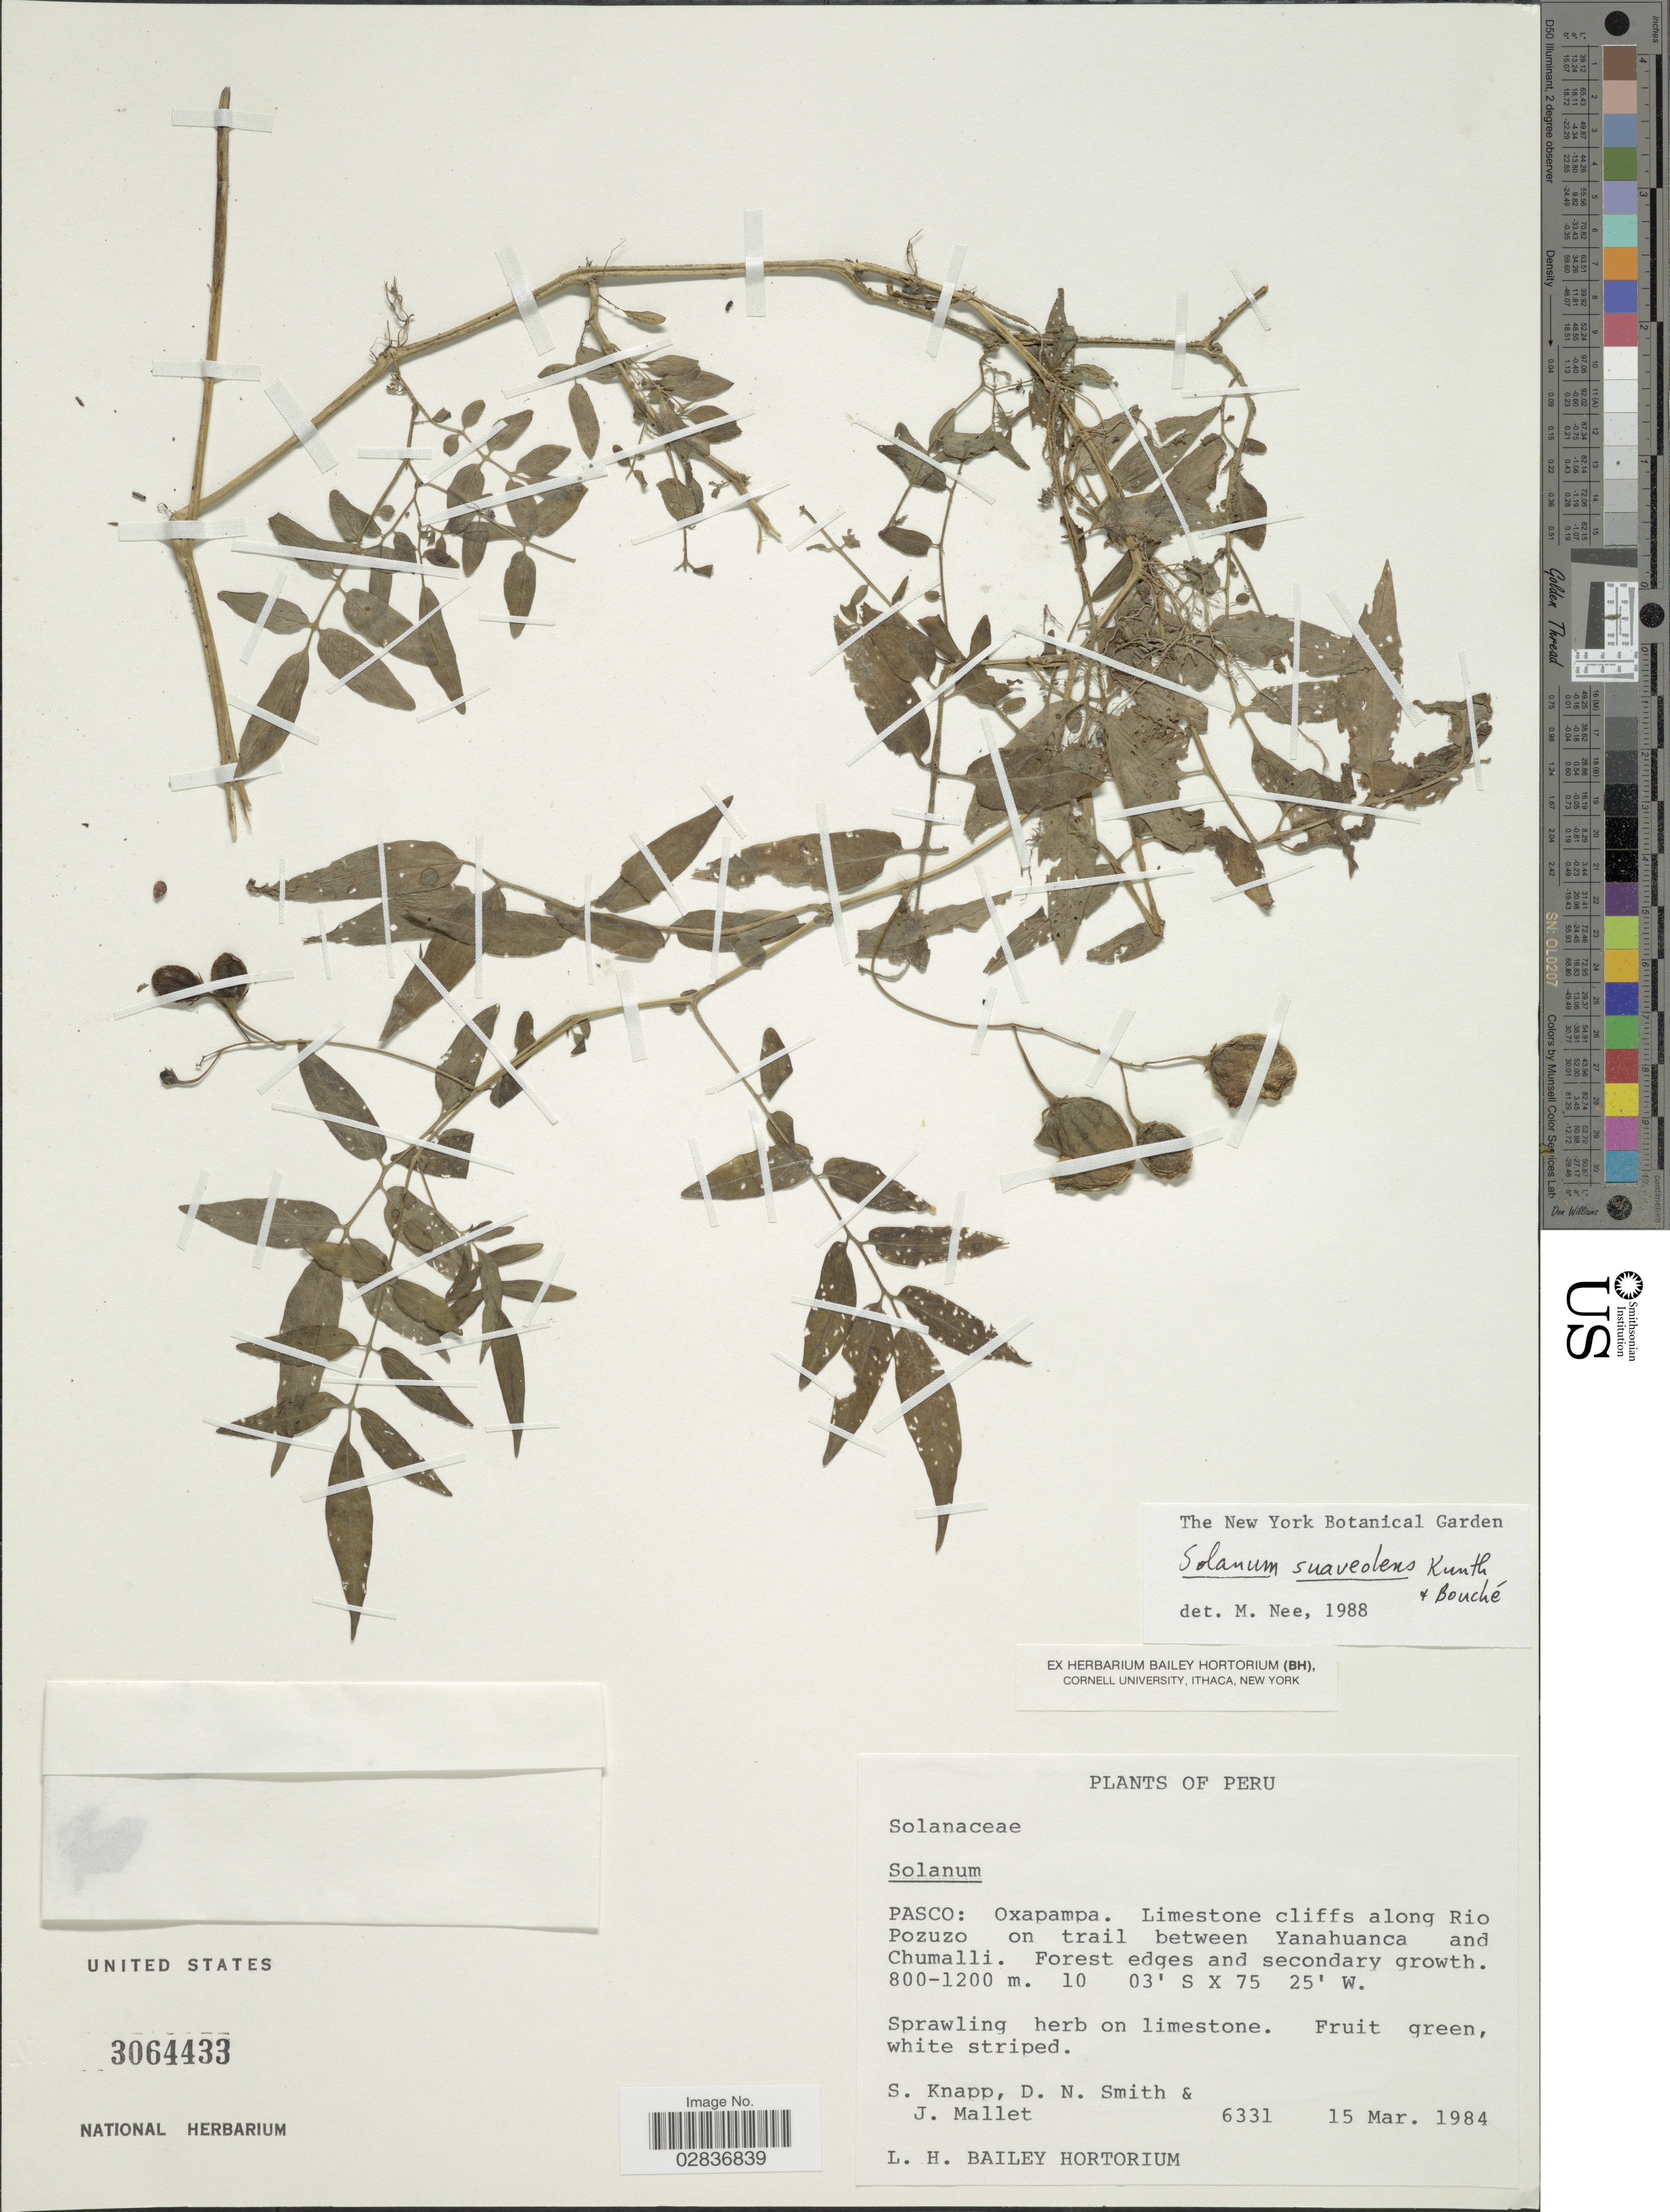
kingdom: Plantae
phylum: Tracheophyta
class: Magnoliopsida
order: Solanales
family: Solanaceae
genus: Solanum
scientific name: Solanum suaveolens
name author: Kunth & C.D. Bouché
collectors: S. Knapp, D. Smith & J. Mallett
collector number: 6331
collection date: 1984-03-15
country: Peru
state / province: Pasco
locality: Oxapampa. Limestone cliffs along Rio Pozuzo on trail between Yanahuanca and Chumalli.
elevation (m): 800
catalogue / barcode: US 3064433